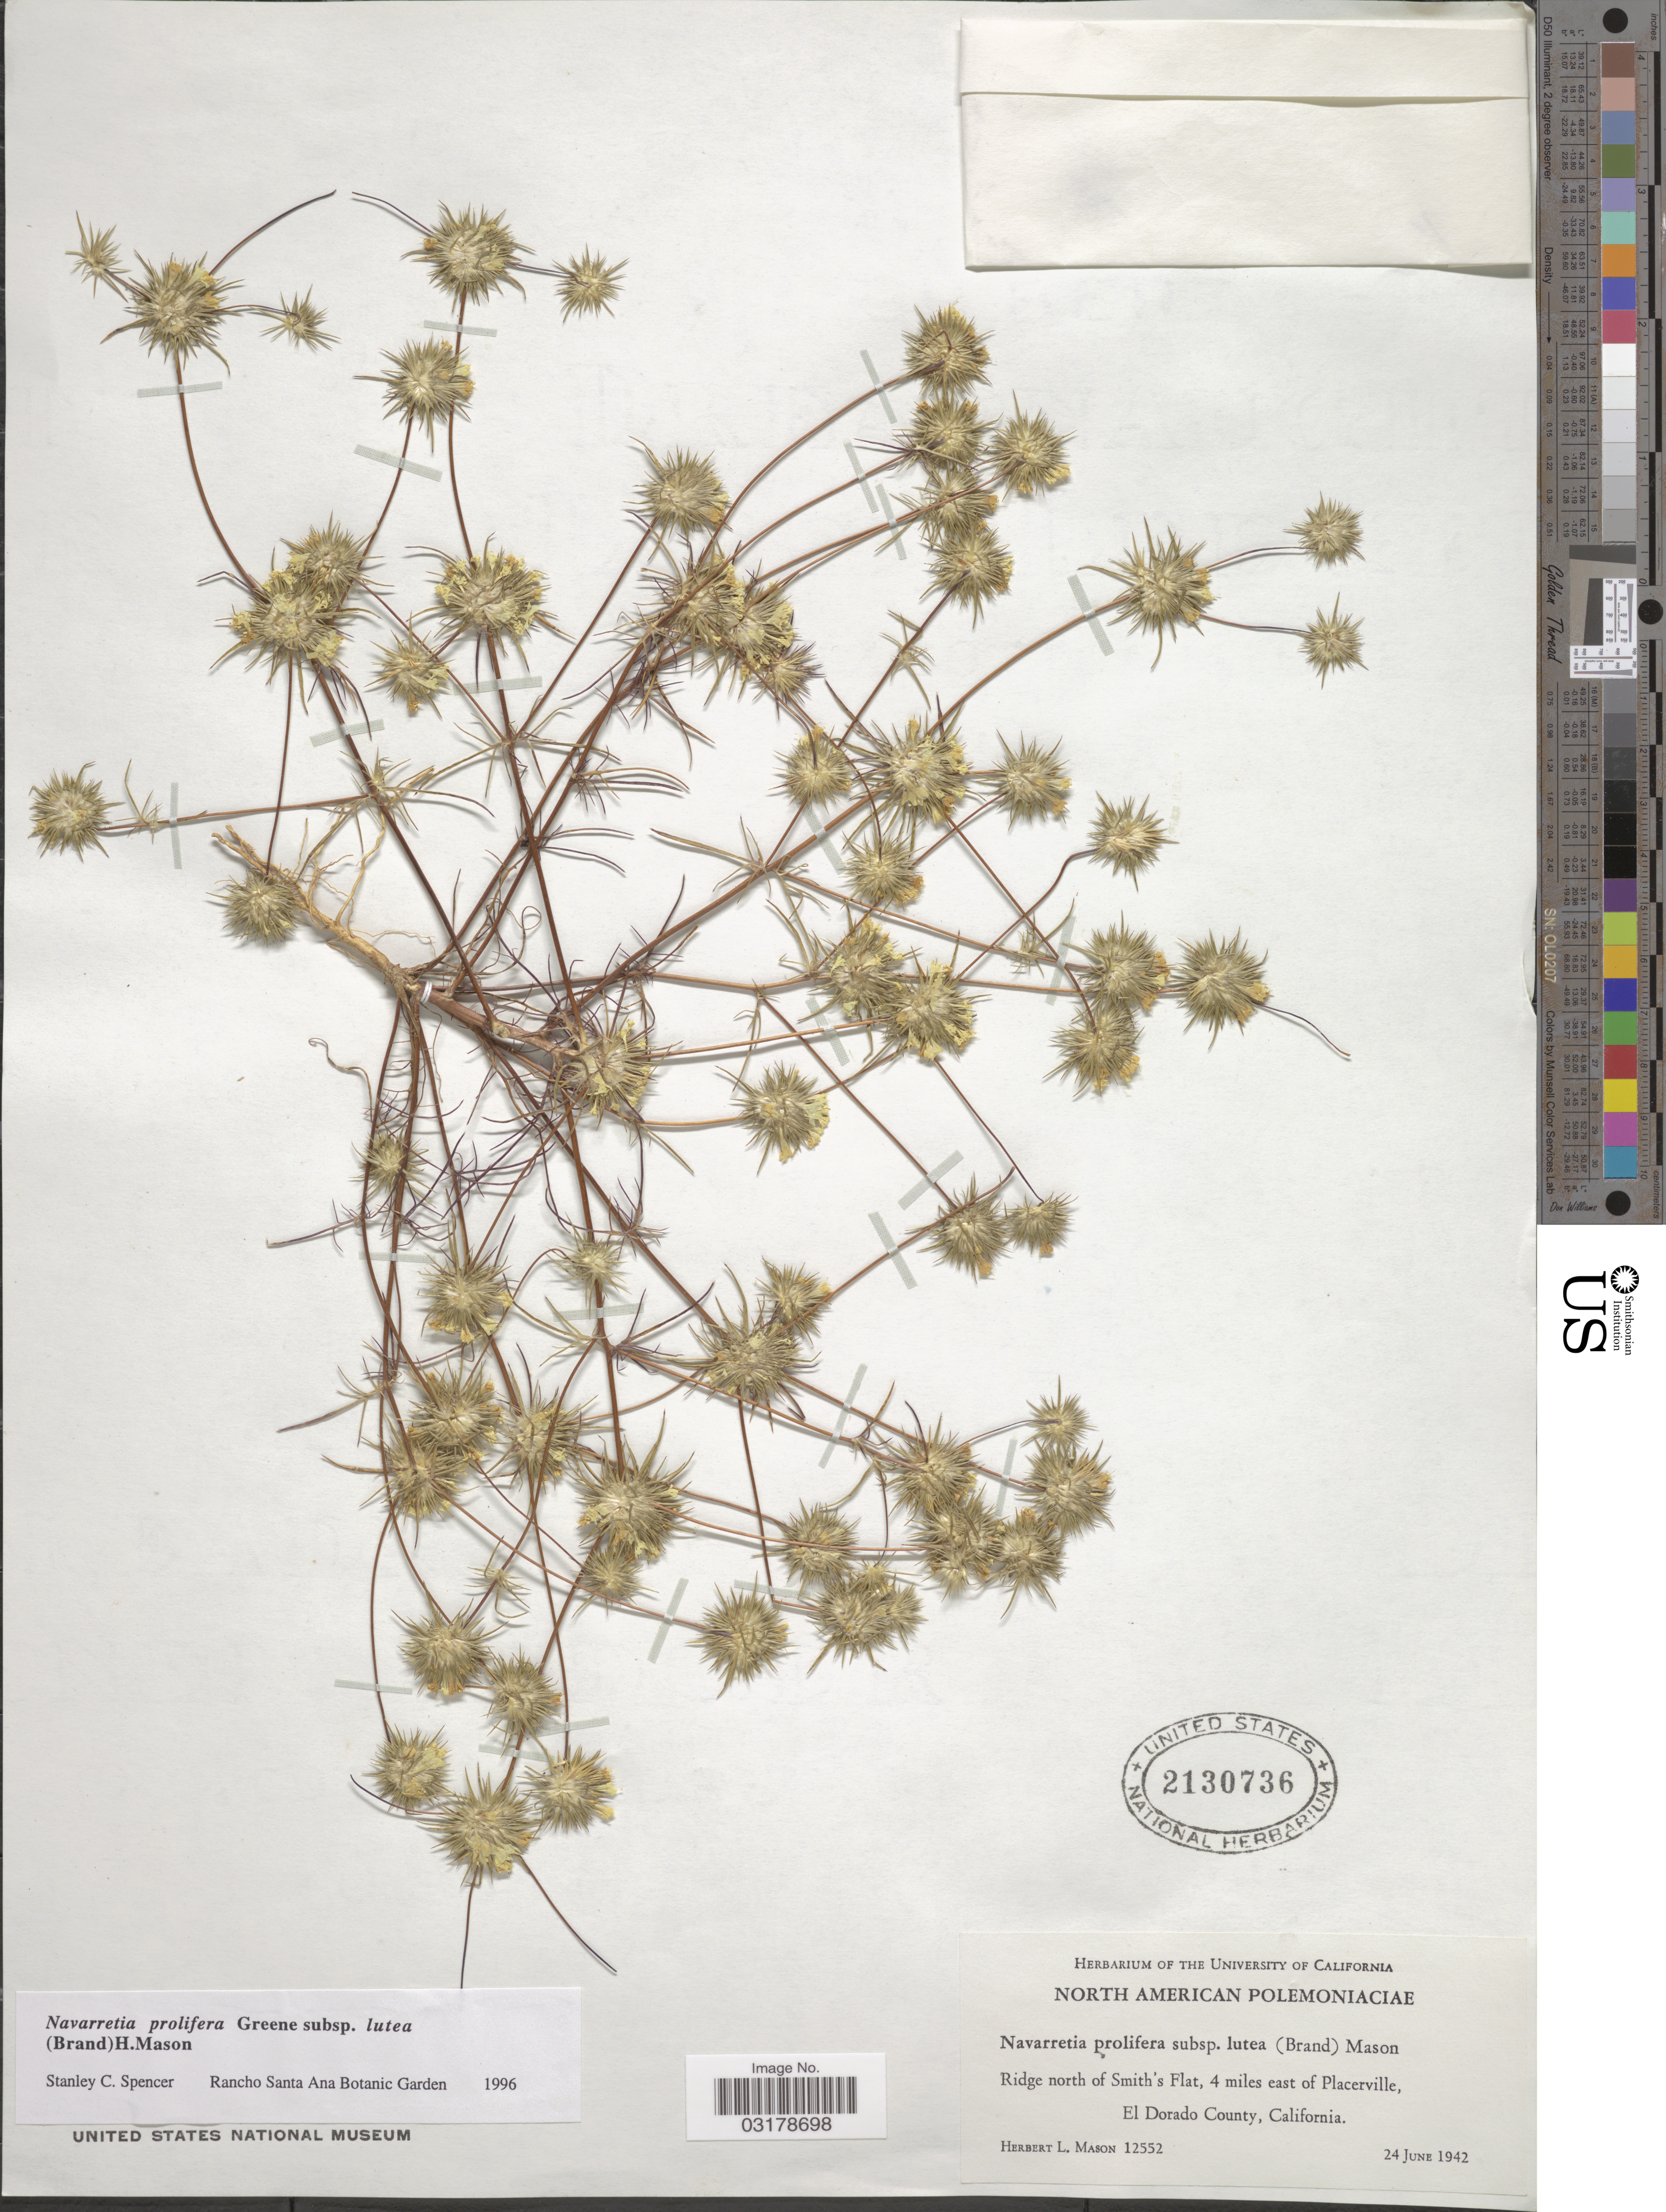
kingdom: Plantae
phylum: Tracheophyta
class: Magnoliopsida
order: Ericales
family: Polemoniaceae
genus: Navarretia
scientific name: Navarretia prolifera subsp. lutea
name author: (Brand) H. Mason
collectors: H. L. Mason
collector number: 12552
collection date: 1942-06-24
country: United States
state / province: California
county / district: El Dorado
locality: Ridge north of Smith's Flat, 4 miles east of Placerville, El Dorado County.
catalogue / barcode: US 2130736